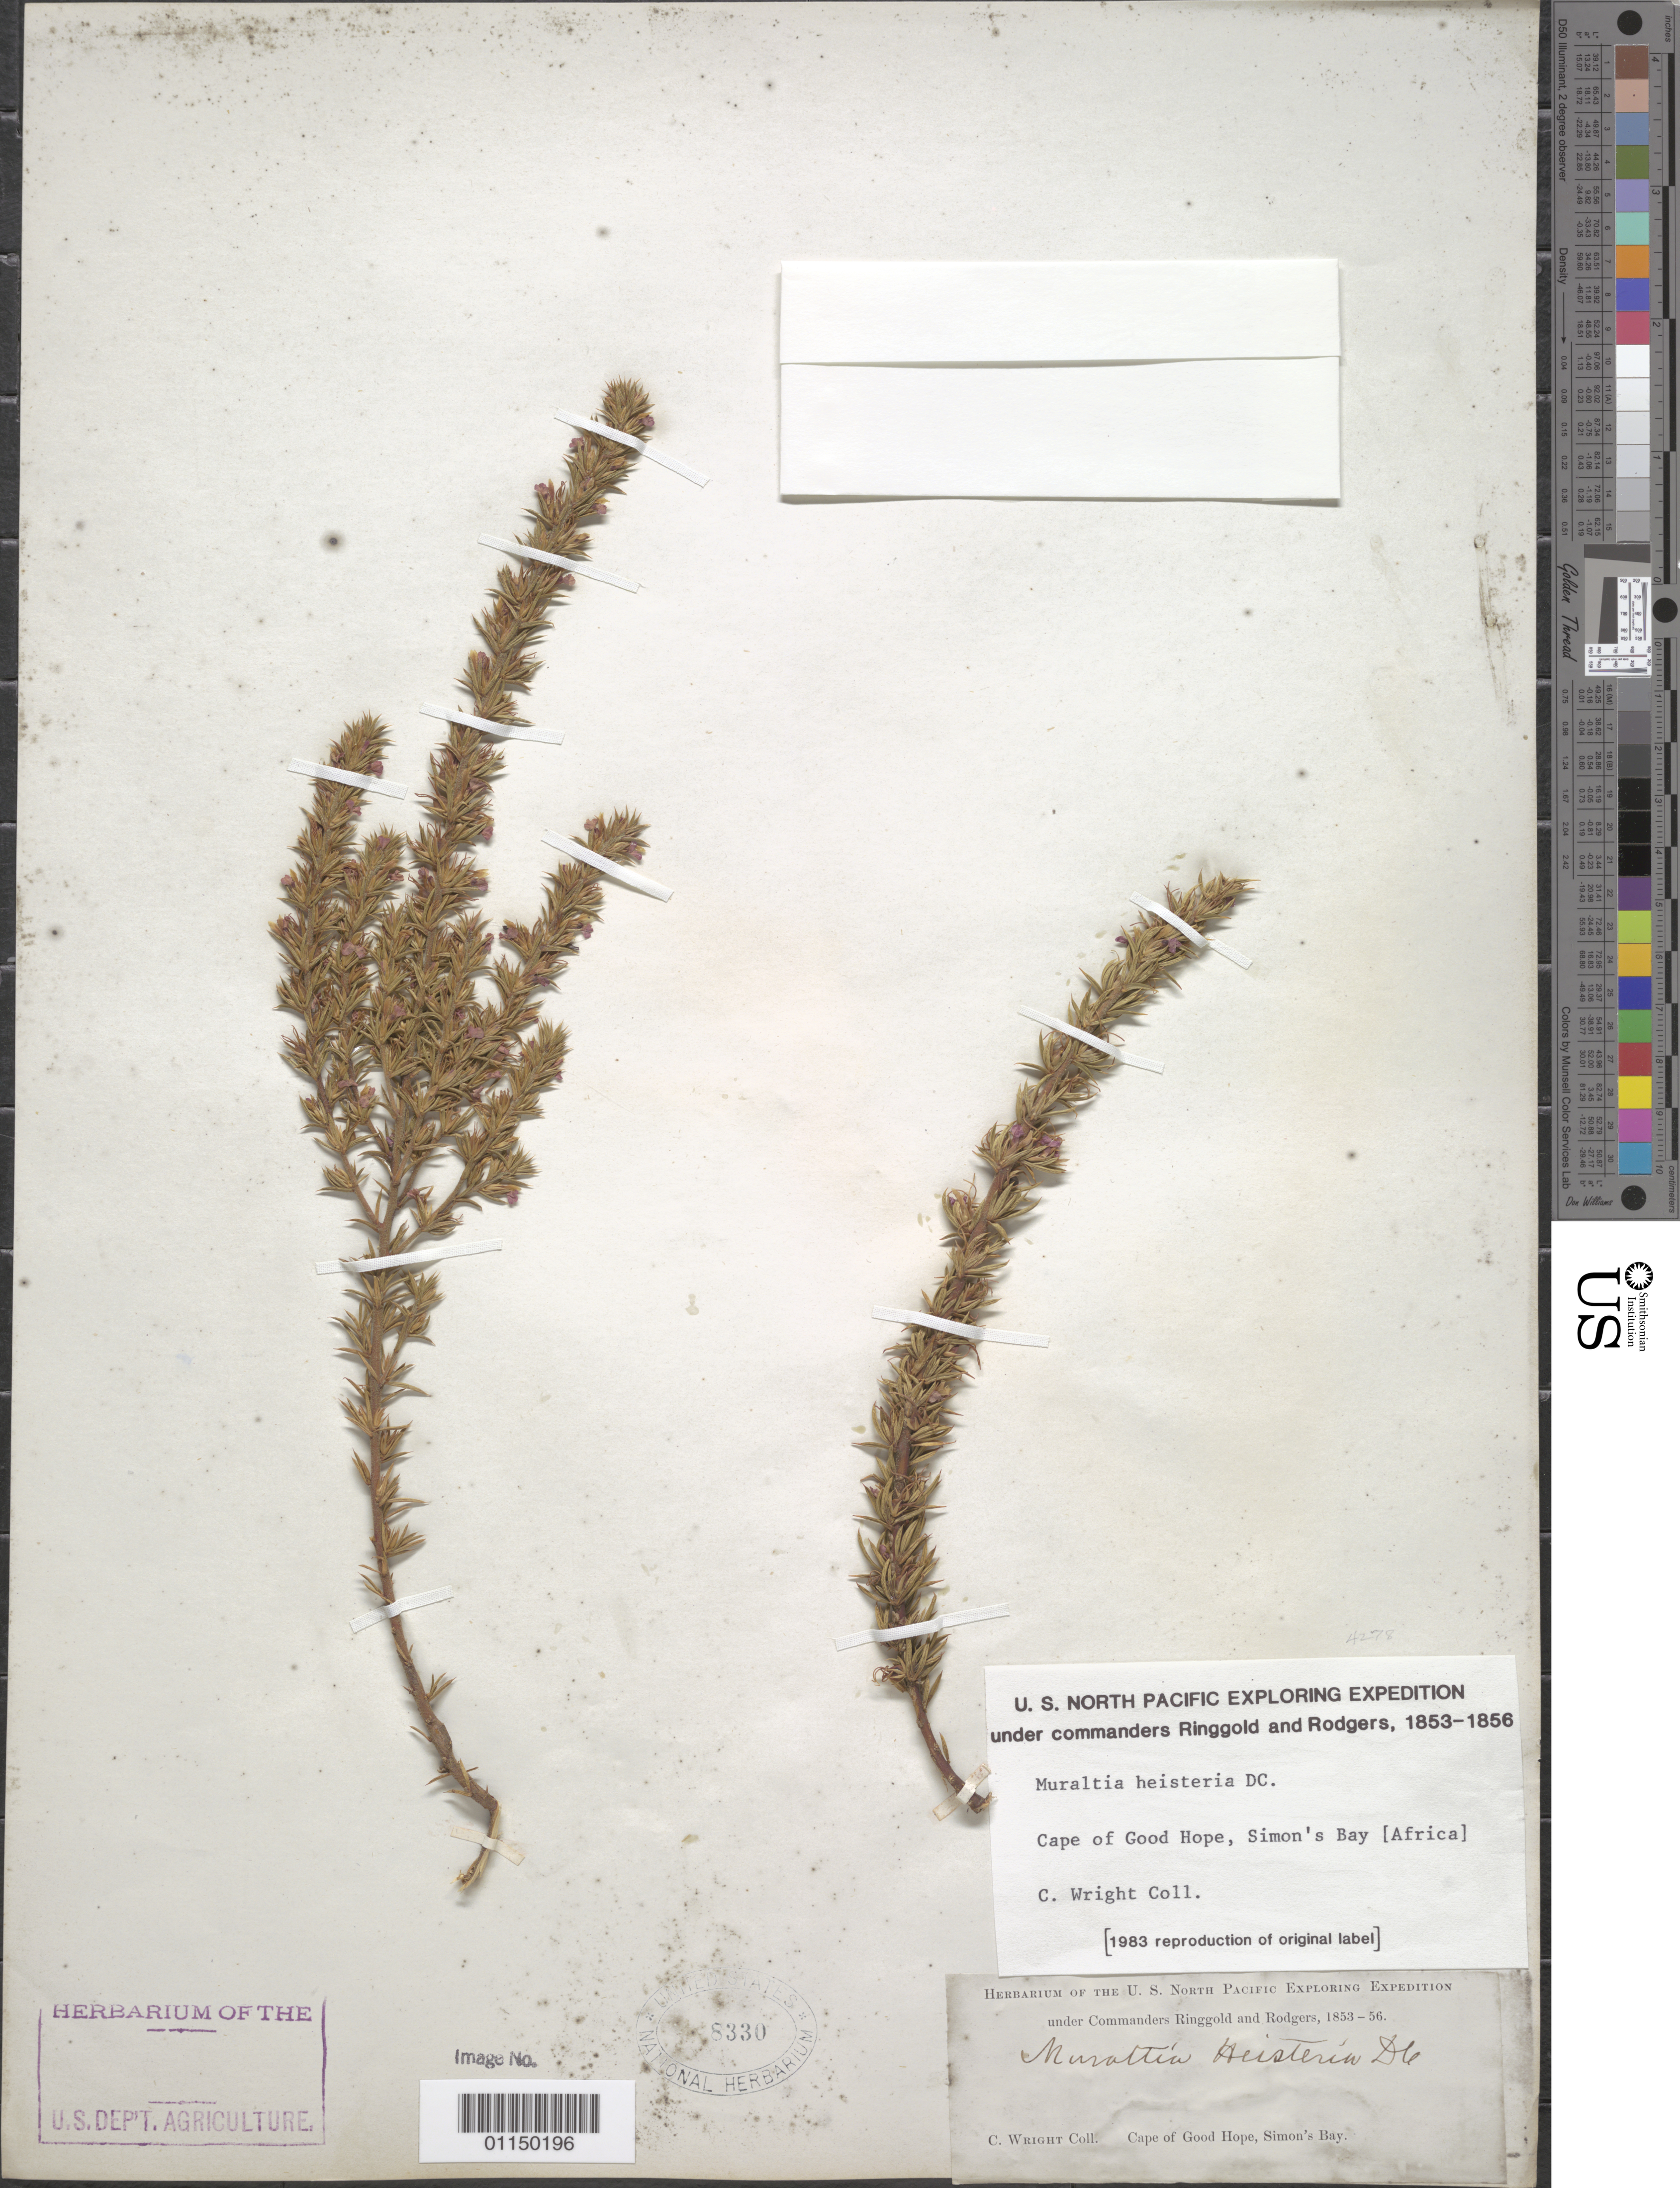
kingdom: Plantae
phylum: Tracheophyta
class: Magnoliopsida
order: Fabales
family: Polygalaceae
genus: Muraltia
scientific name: Muraltia heisteria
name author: (L.) DC.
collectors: C. Wright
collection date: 1853/1856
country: South Africa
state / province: Western Cape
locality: Cape of Good Hope, Simon's Bay.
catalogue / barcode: US 8330